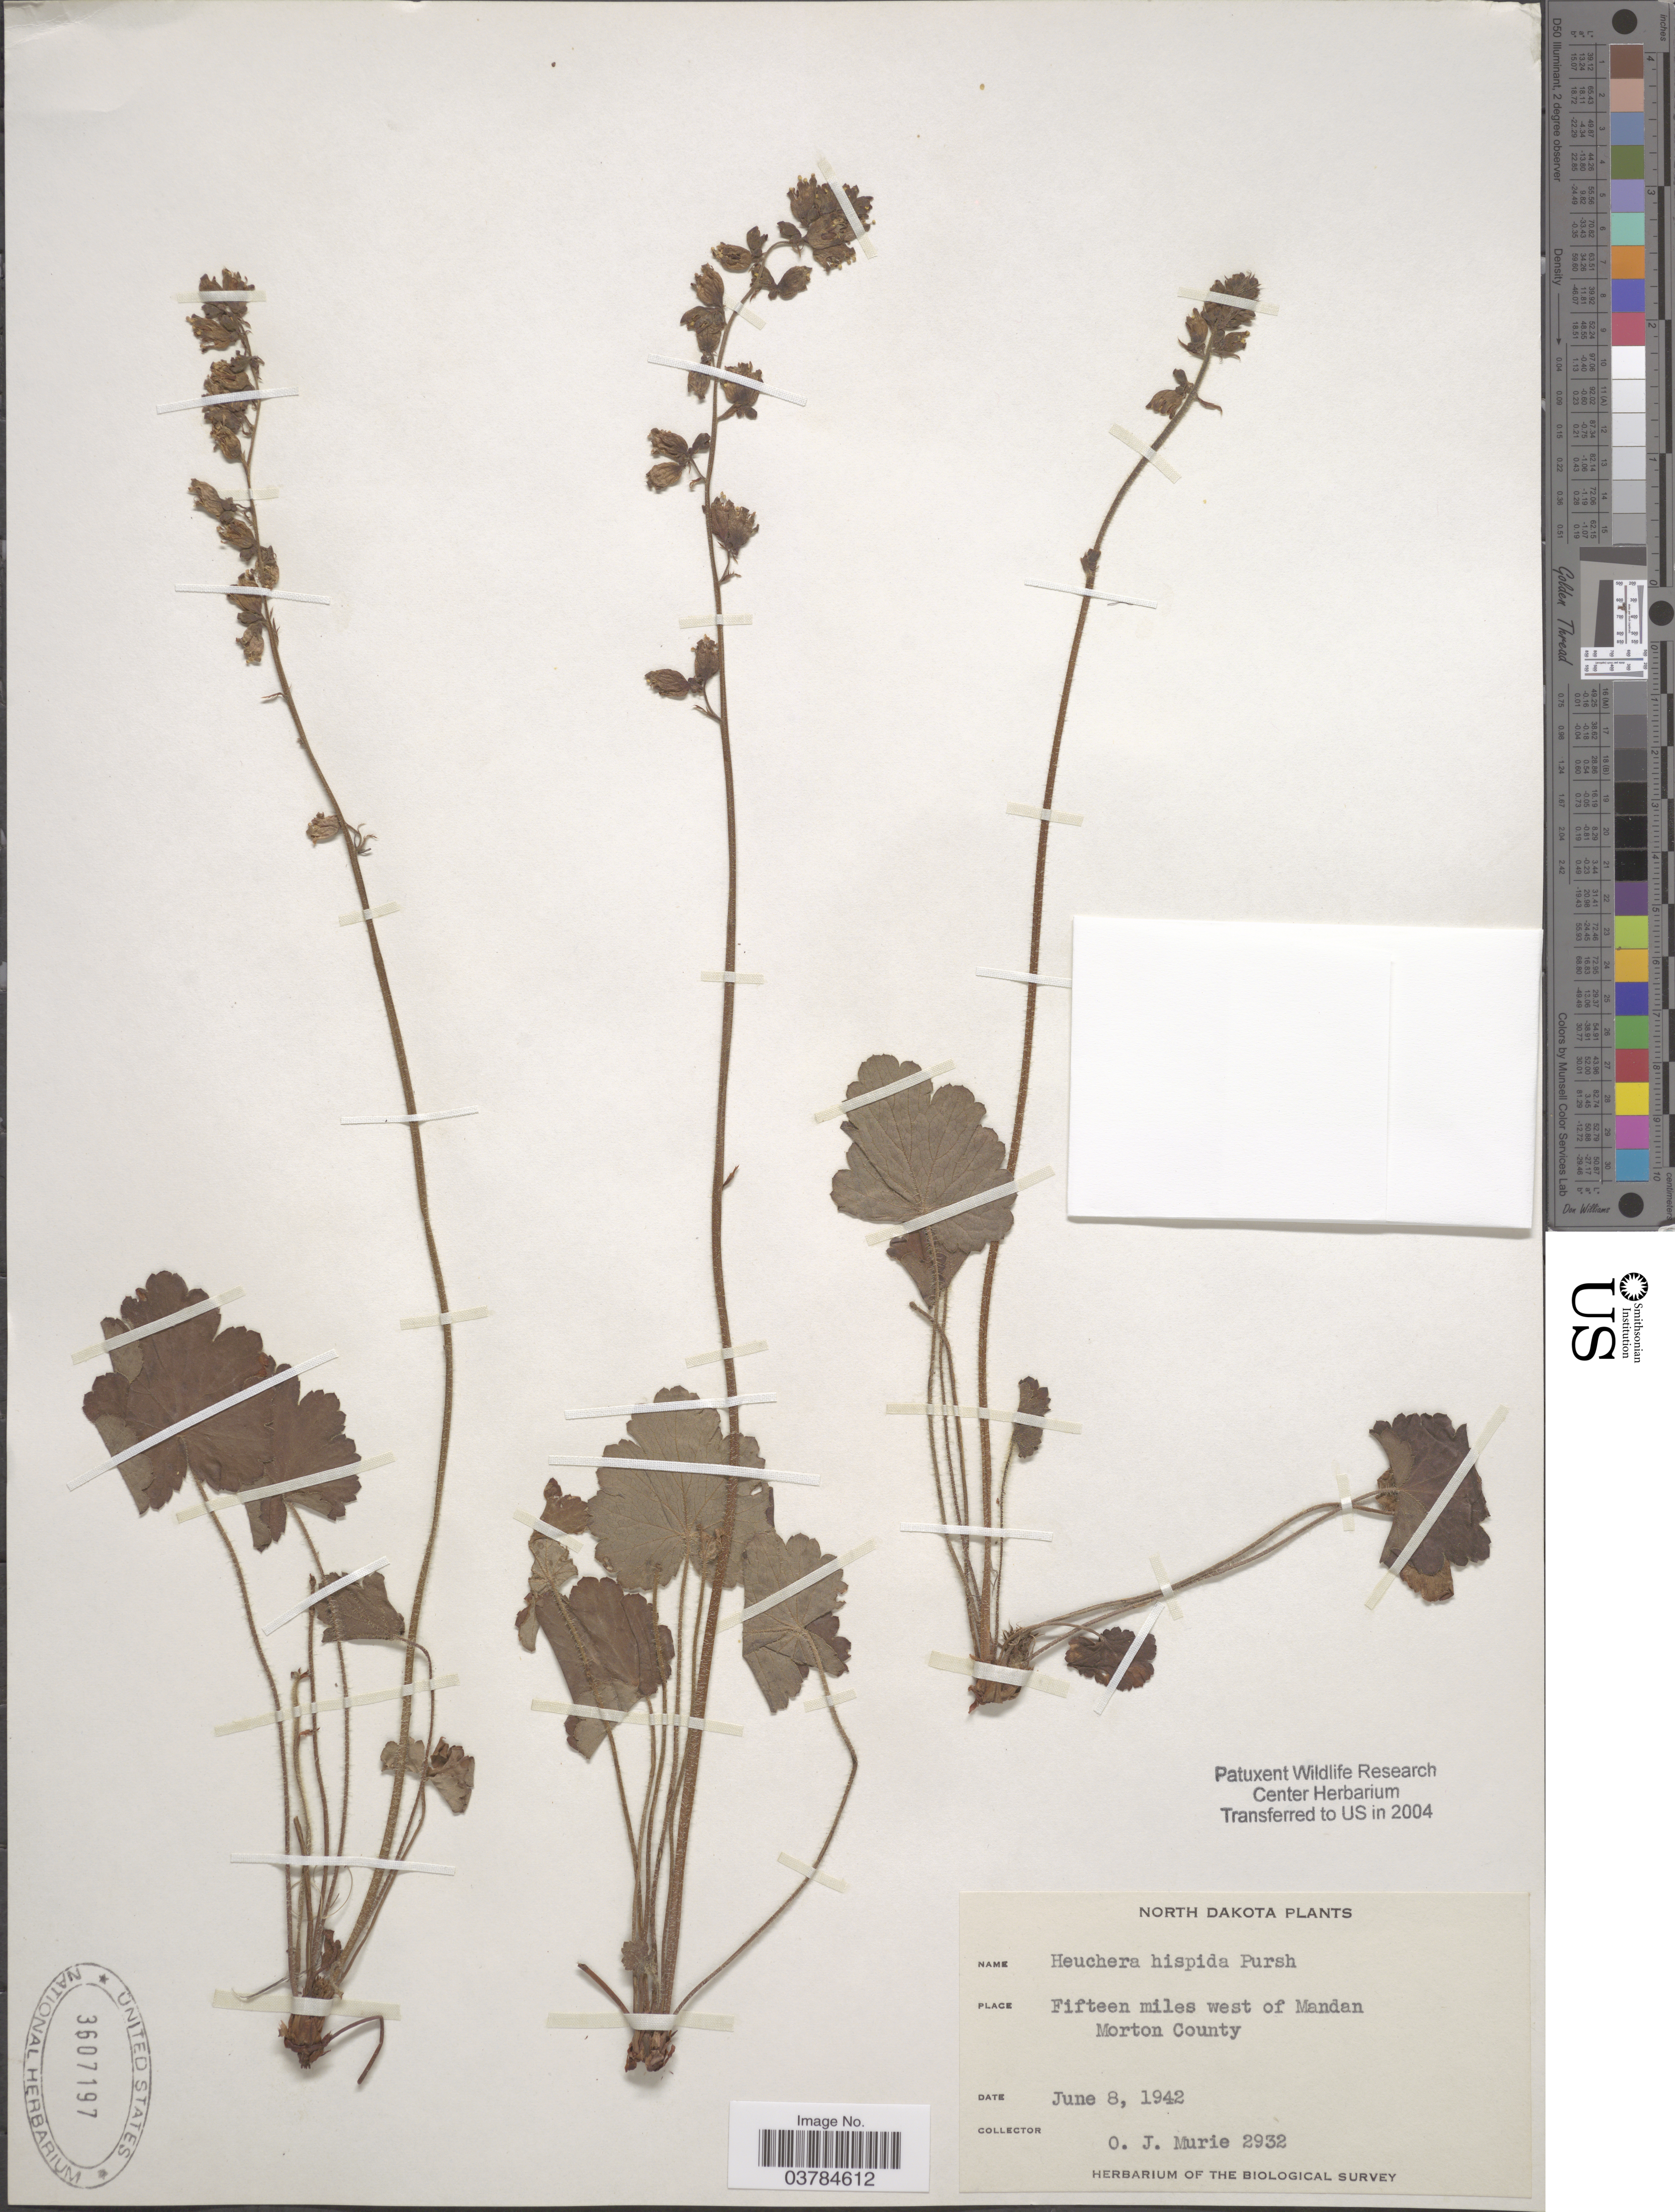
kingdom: Plantae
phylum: Tracheophyta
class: Magnoliopsida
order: Saxifragales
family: Saxifragaceae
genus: Heuchera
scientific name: Heuchera hispida var. hirsuticaulis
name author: Wheelock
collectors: O. Murie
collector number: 2932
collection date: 1942-06-08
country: United States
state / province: North Dakota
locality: Fifteen miles west of Mandan. Morton County. The Biological Survey.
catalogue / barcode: US 3607197